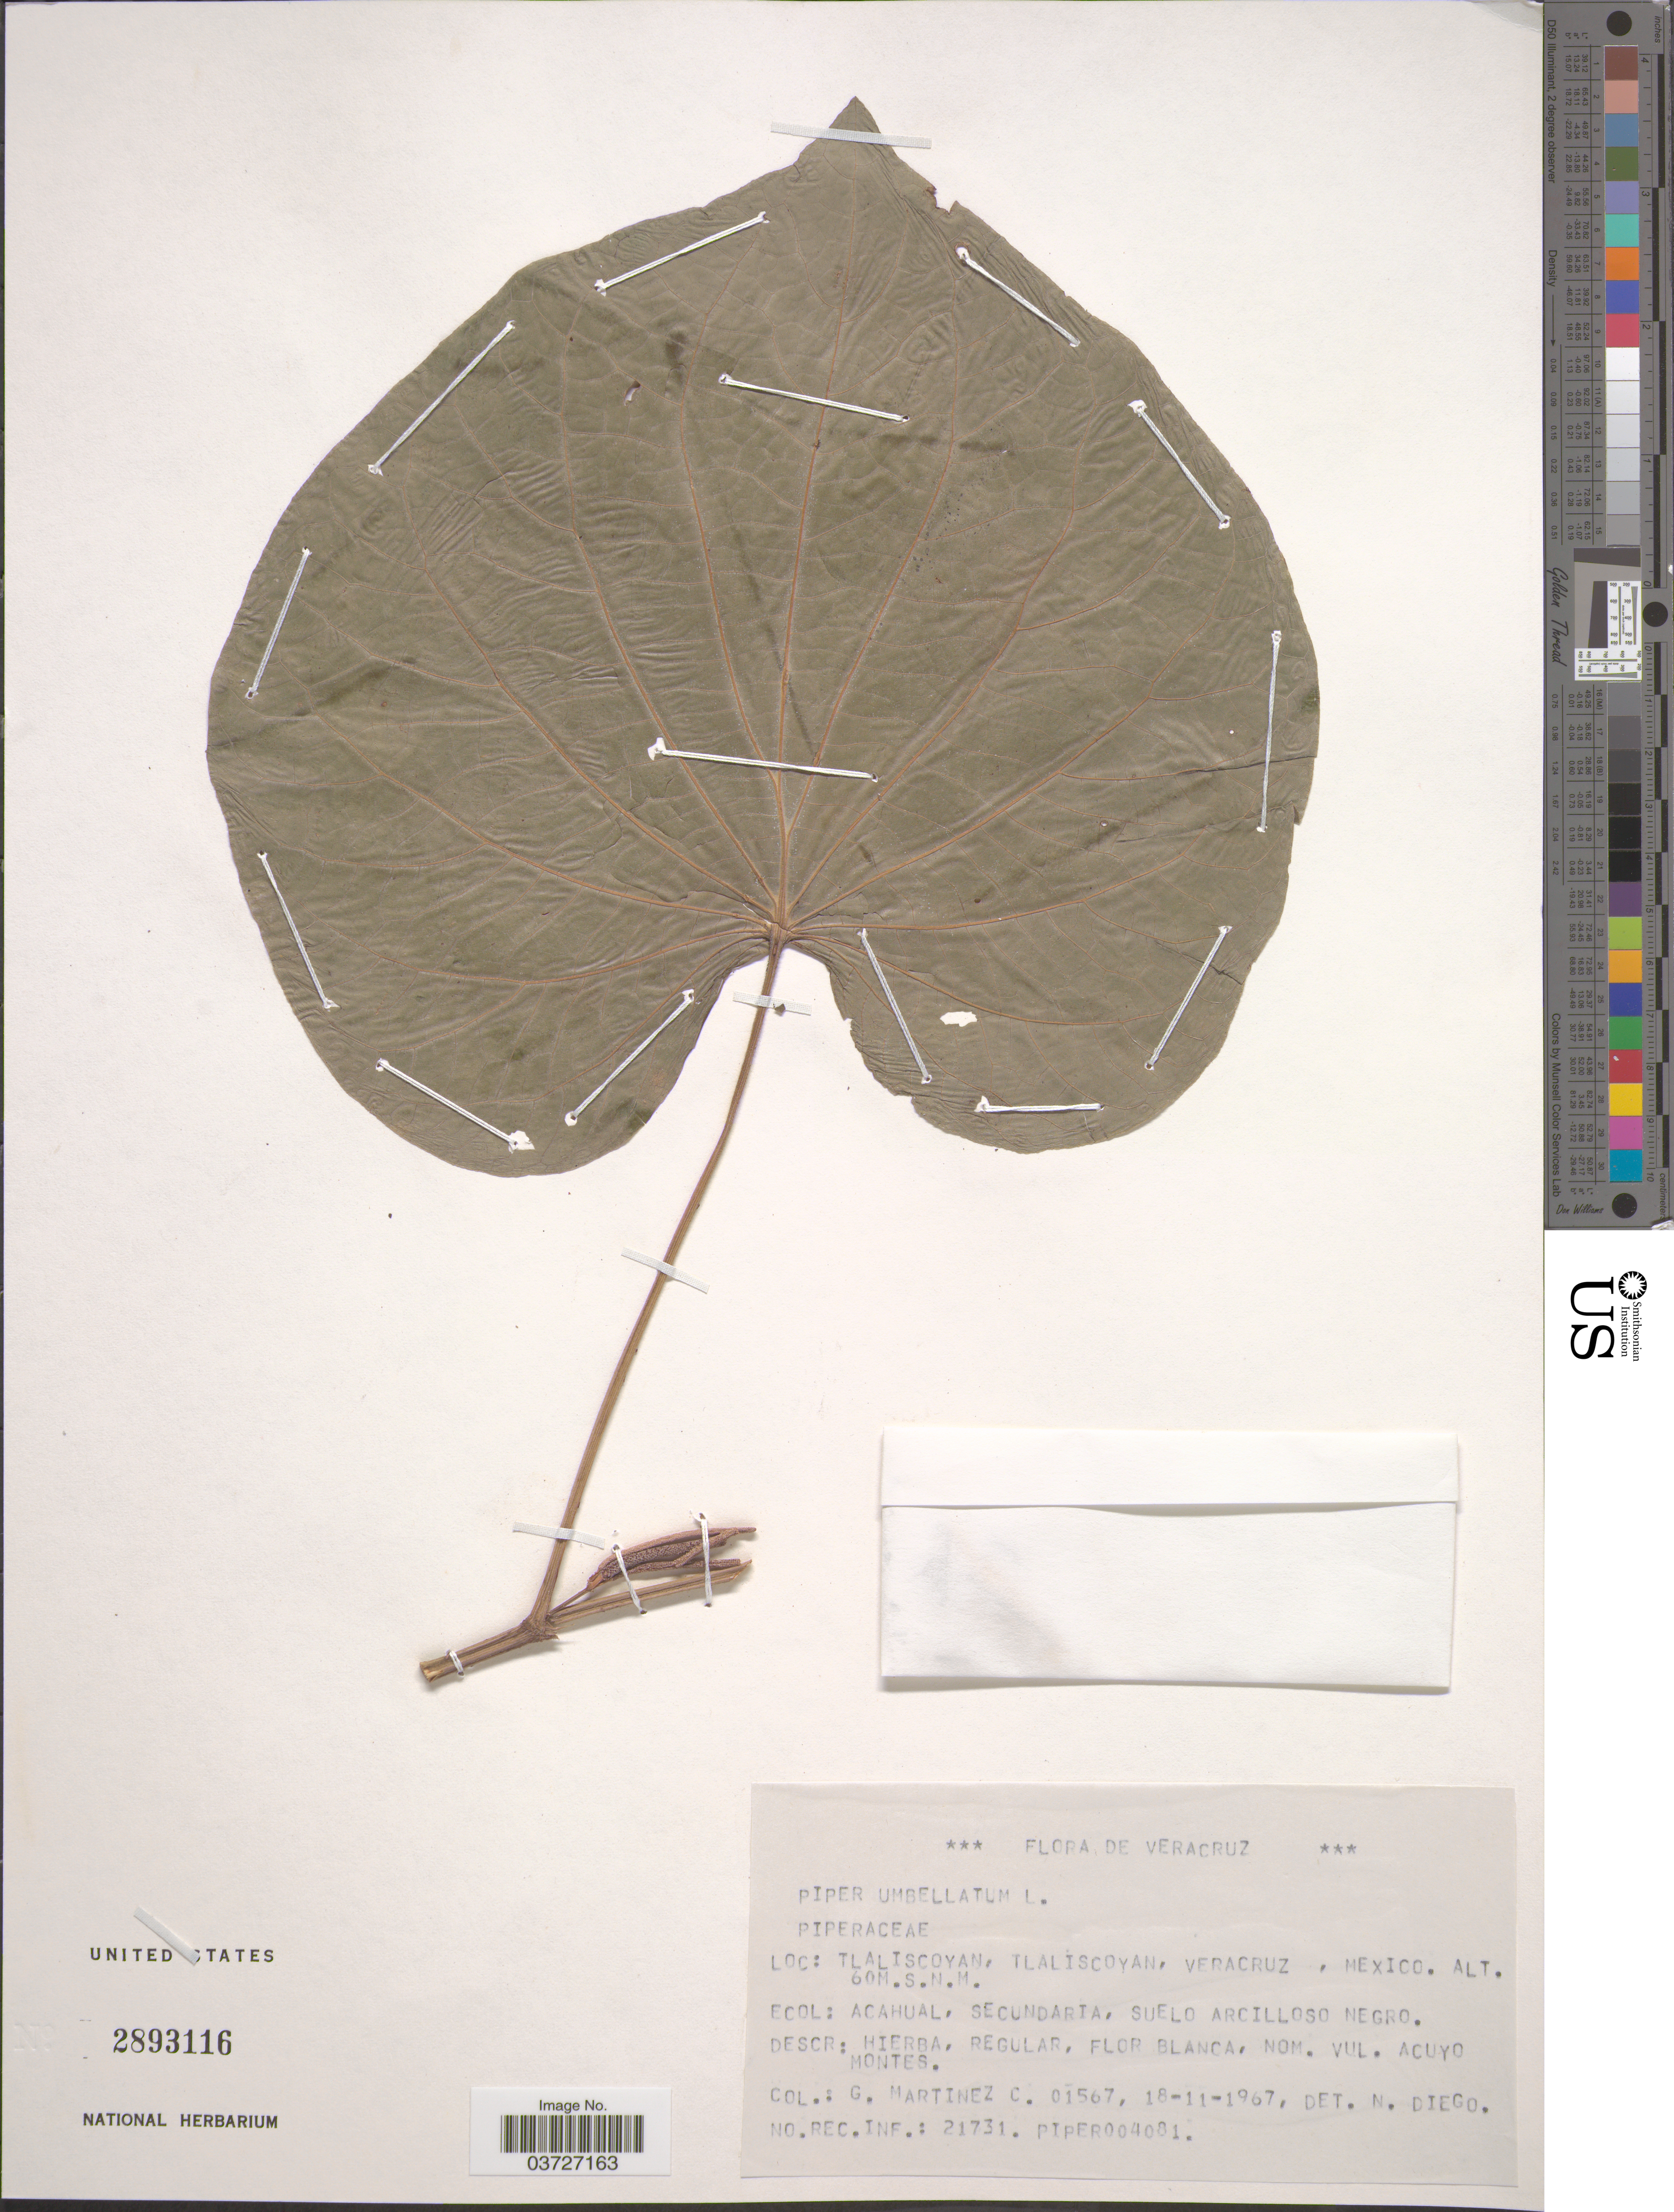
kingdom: Plantae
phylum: Tracheophyta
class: Magnoliopsida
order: Piperales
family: Piperaceae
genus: Piper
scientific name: Piper umbellatum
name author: L.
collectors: G. Martinez C.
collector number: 01567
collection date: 1967-11-18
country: Mexico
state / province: Veracruz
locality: Veracruz. Tlaliscoyan, Tlaliscoyan.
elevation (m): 60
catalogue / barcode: US 2893116